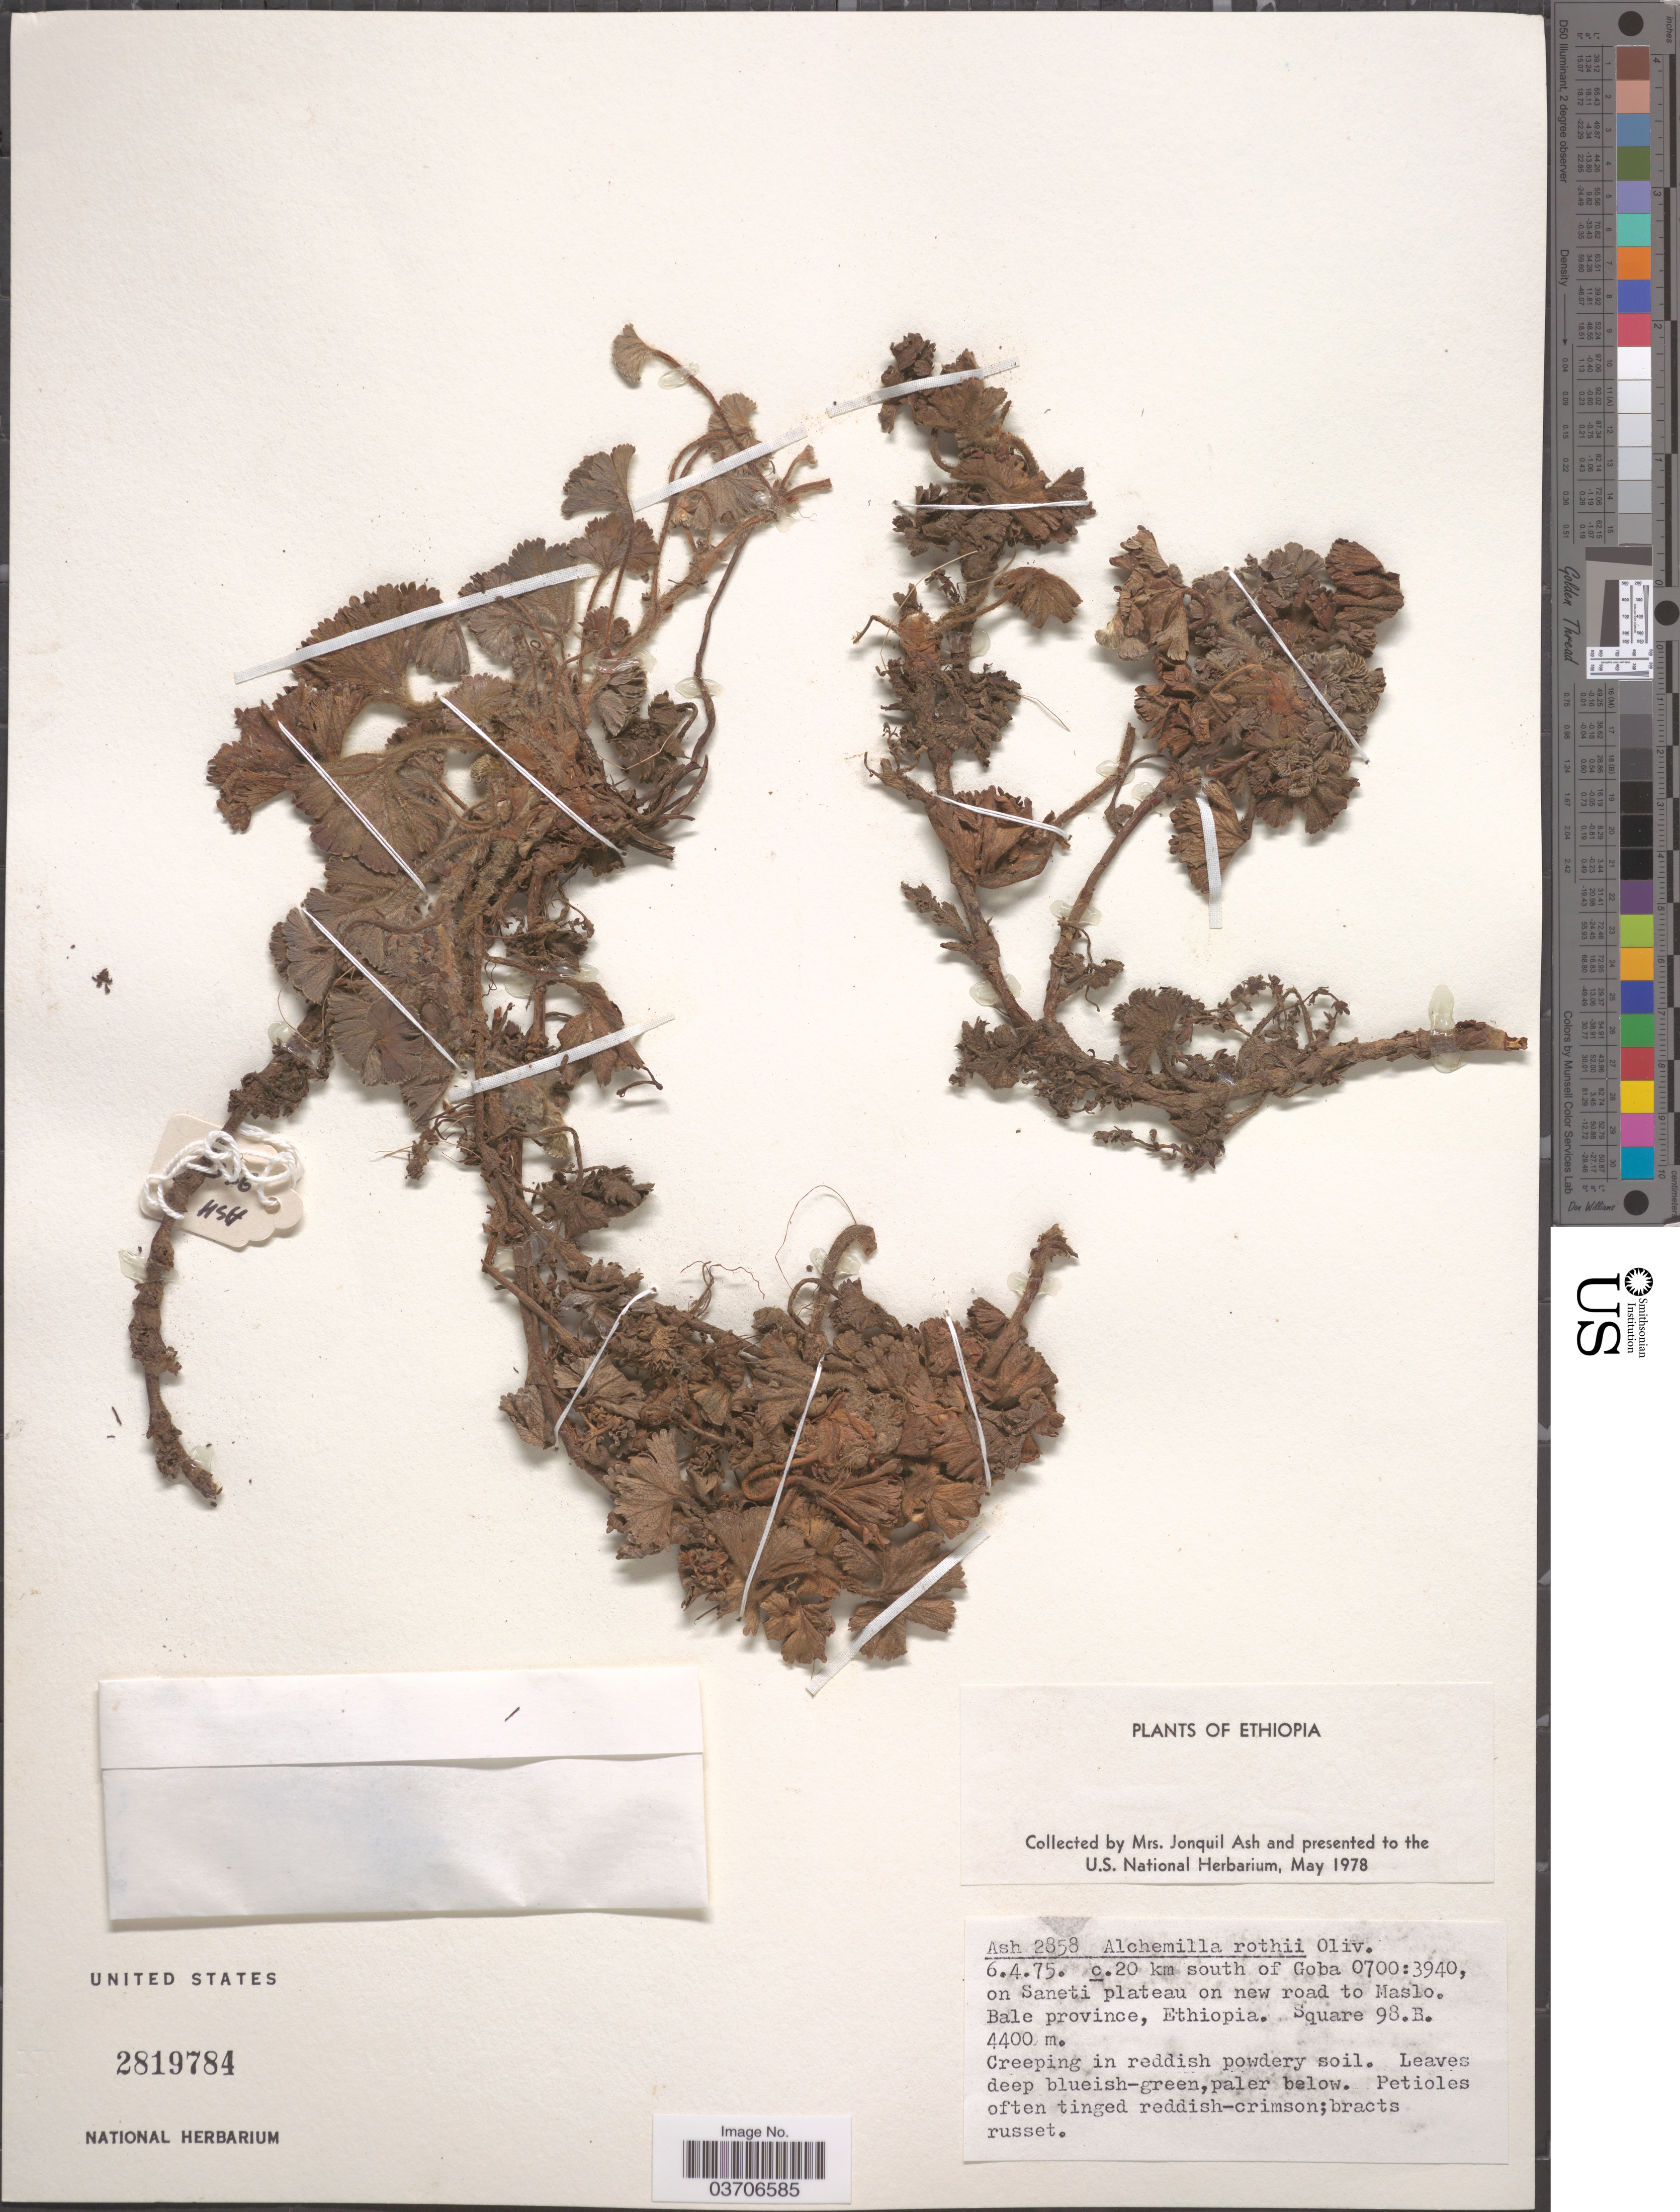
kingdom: Plantae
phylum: Tracheophyta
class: Magnoliopsida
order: Rosales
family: Rosaceae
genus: Alchemilla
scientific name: Alchemilla cryptantha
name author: Steud. ex A. Rich.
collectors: J. Ash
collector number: Ash 2858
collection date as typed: Transcribed d/m/y: 6/4/75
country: Ethiopia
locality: C.20 km south of Goba 0700:3940, on Saneti plateau on new road to Maslo. Bale province. Square 98.B.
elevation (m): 4400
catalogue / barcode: US 2819784